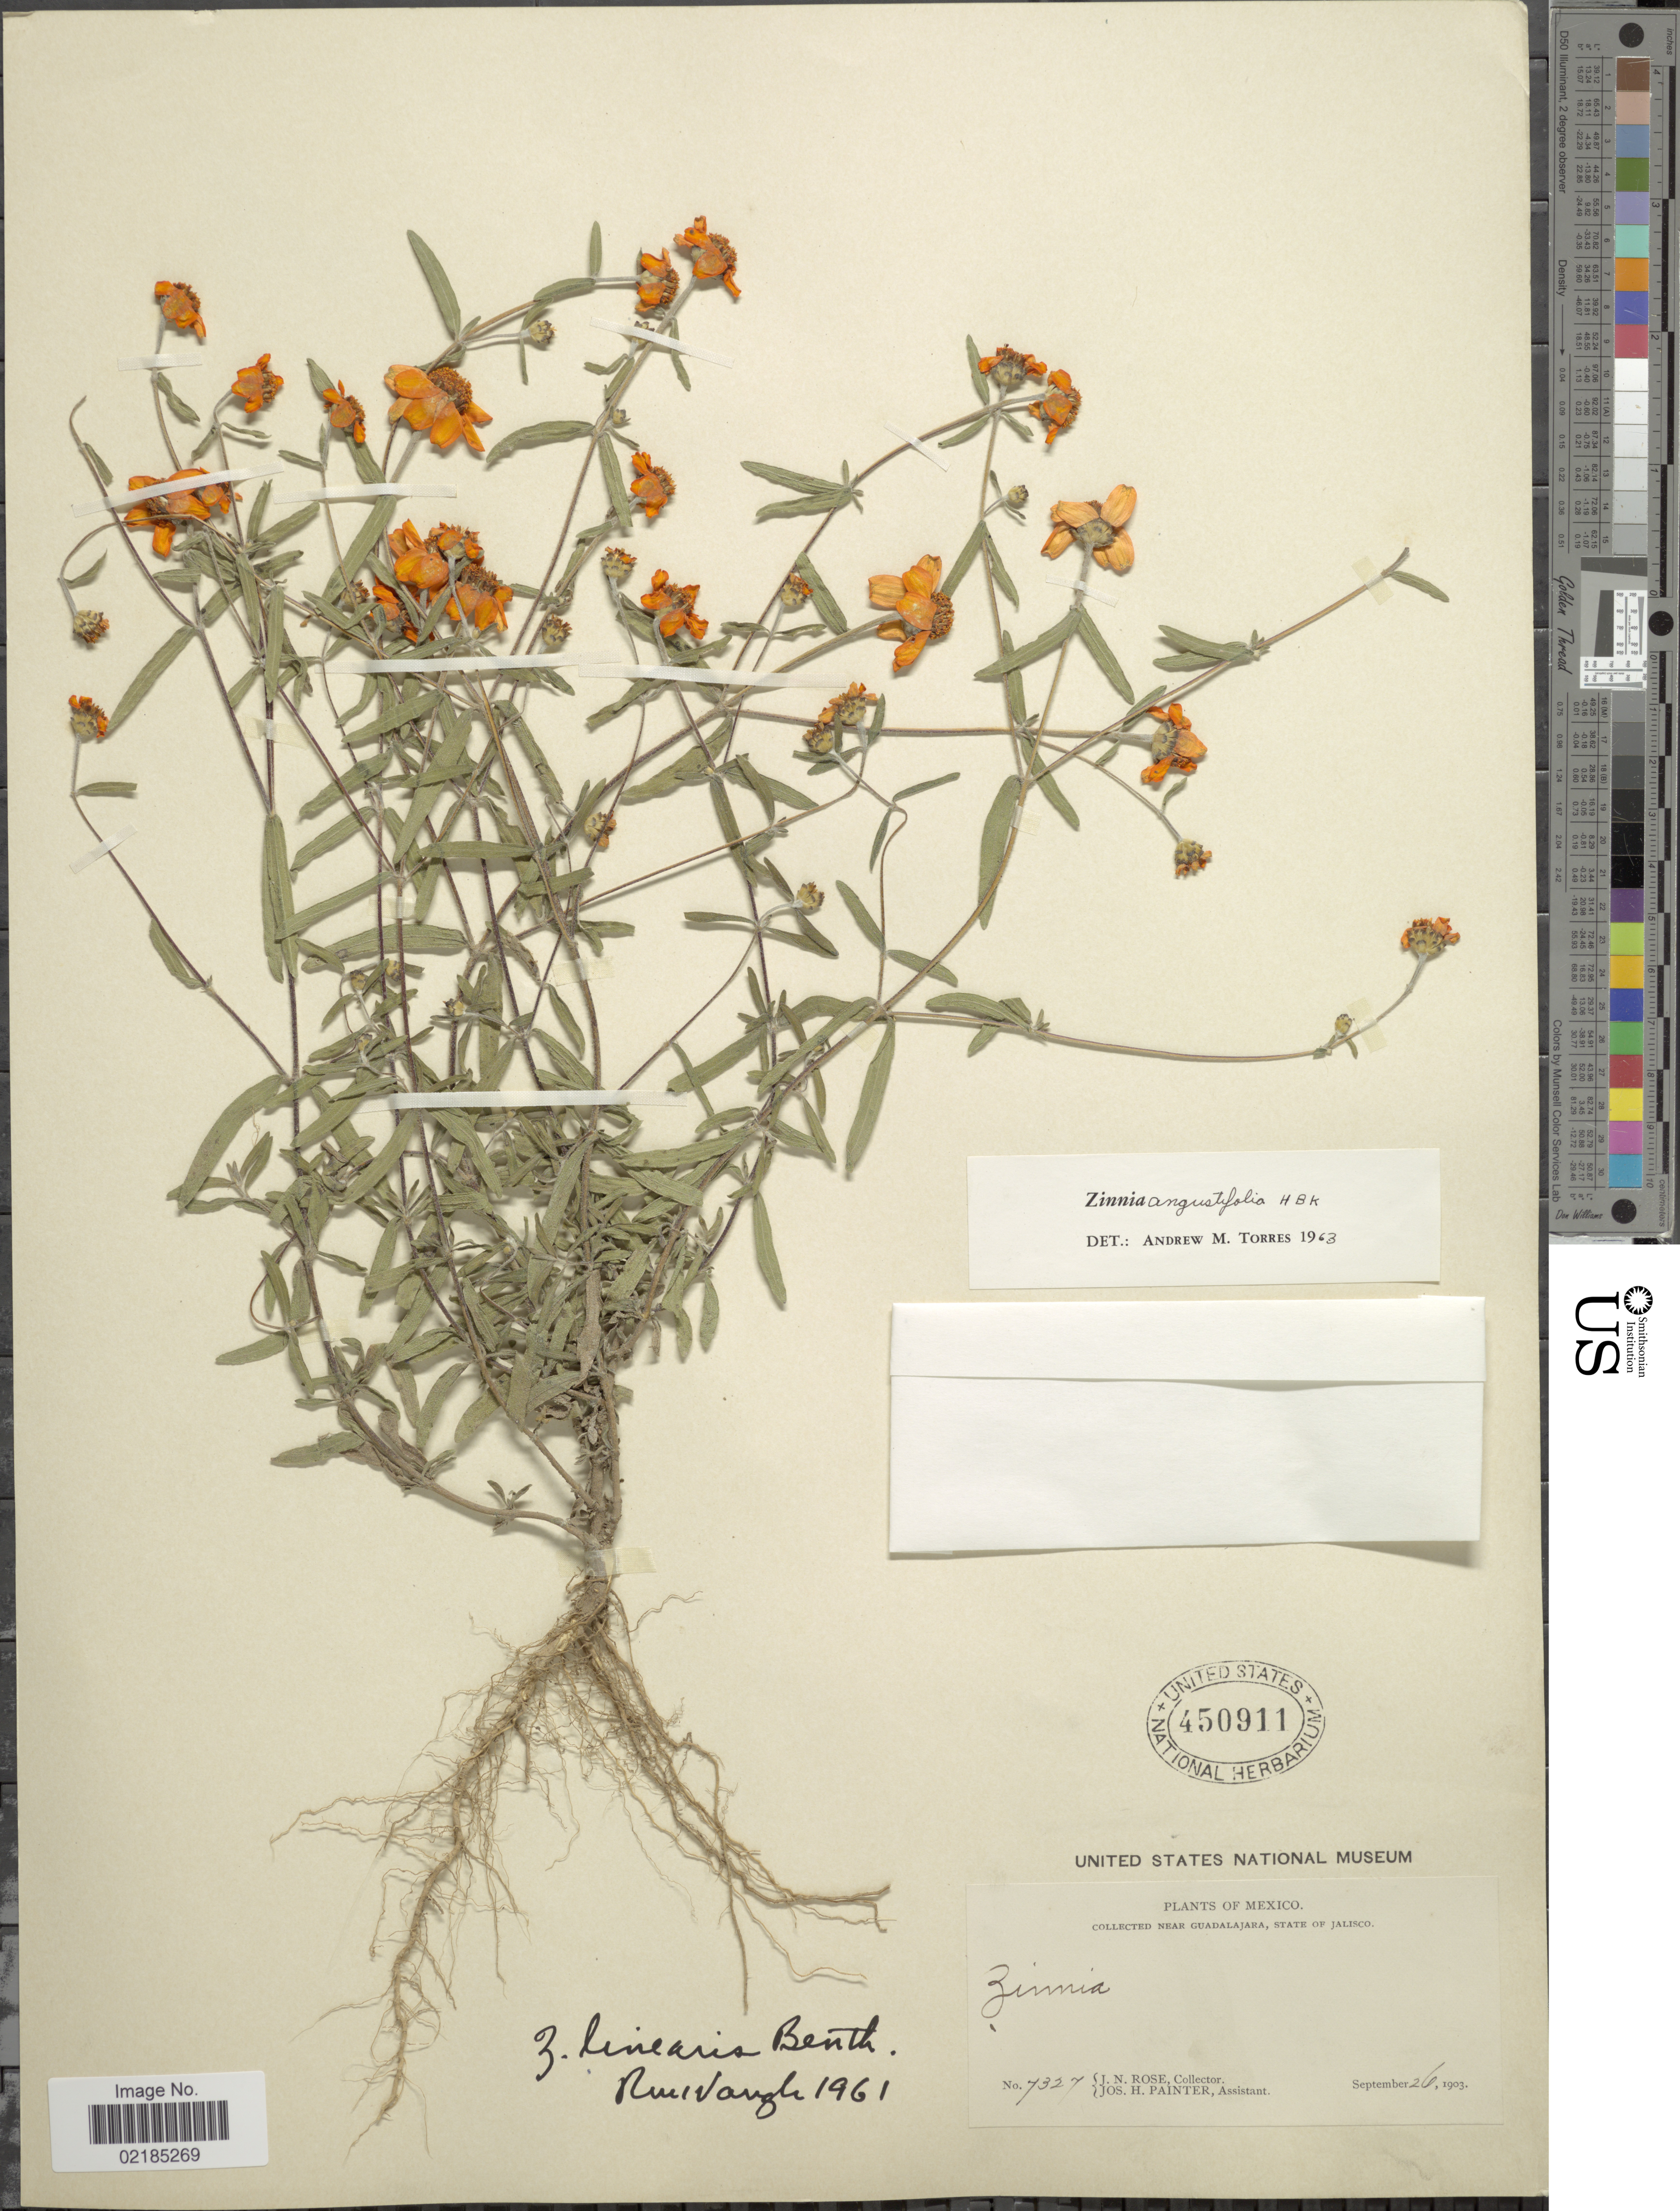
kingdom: Plantae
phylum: Tracheophyta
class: Magnoliopsida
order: Asterales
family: Asteraceae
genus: Zinnia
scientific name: Zinnia angustifolia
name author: Kunth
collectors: J. N. Rose & J. H. Painter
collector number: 7327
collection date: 1903-09-26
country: Mexico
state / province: Jalisco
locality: Near Guadalajara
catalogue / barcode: US 450911